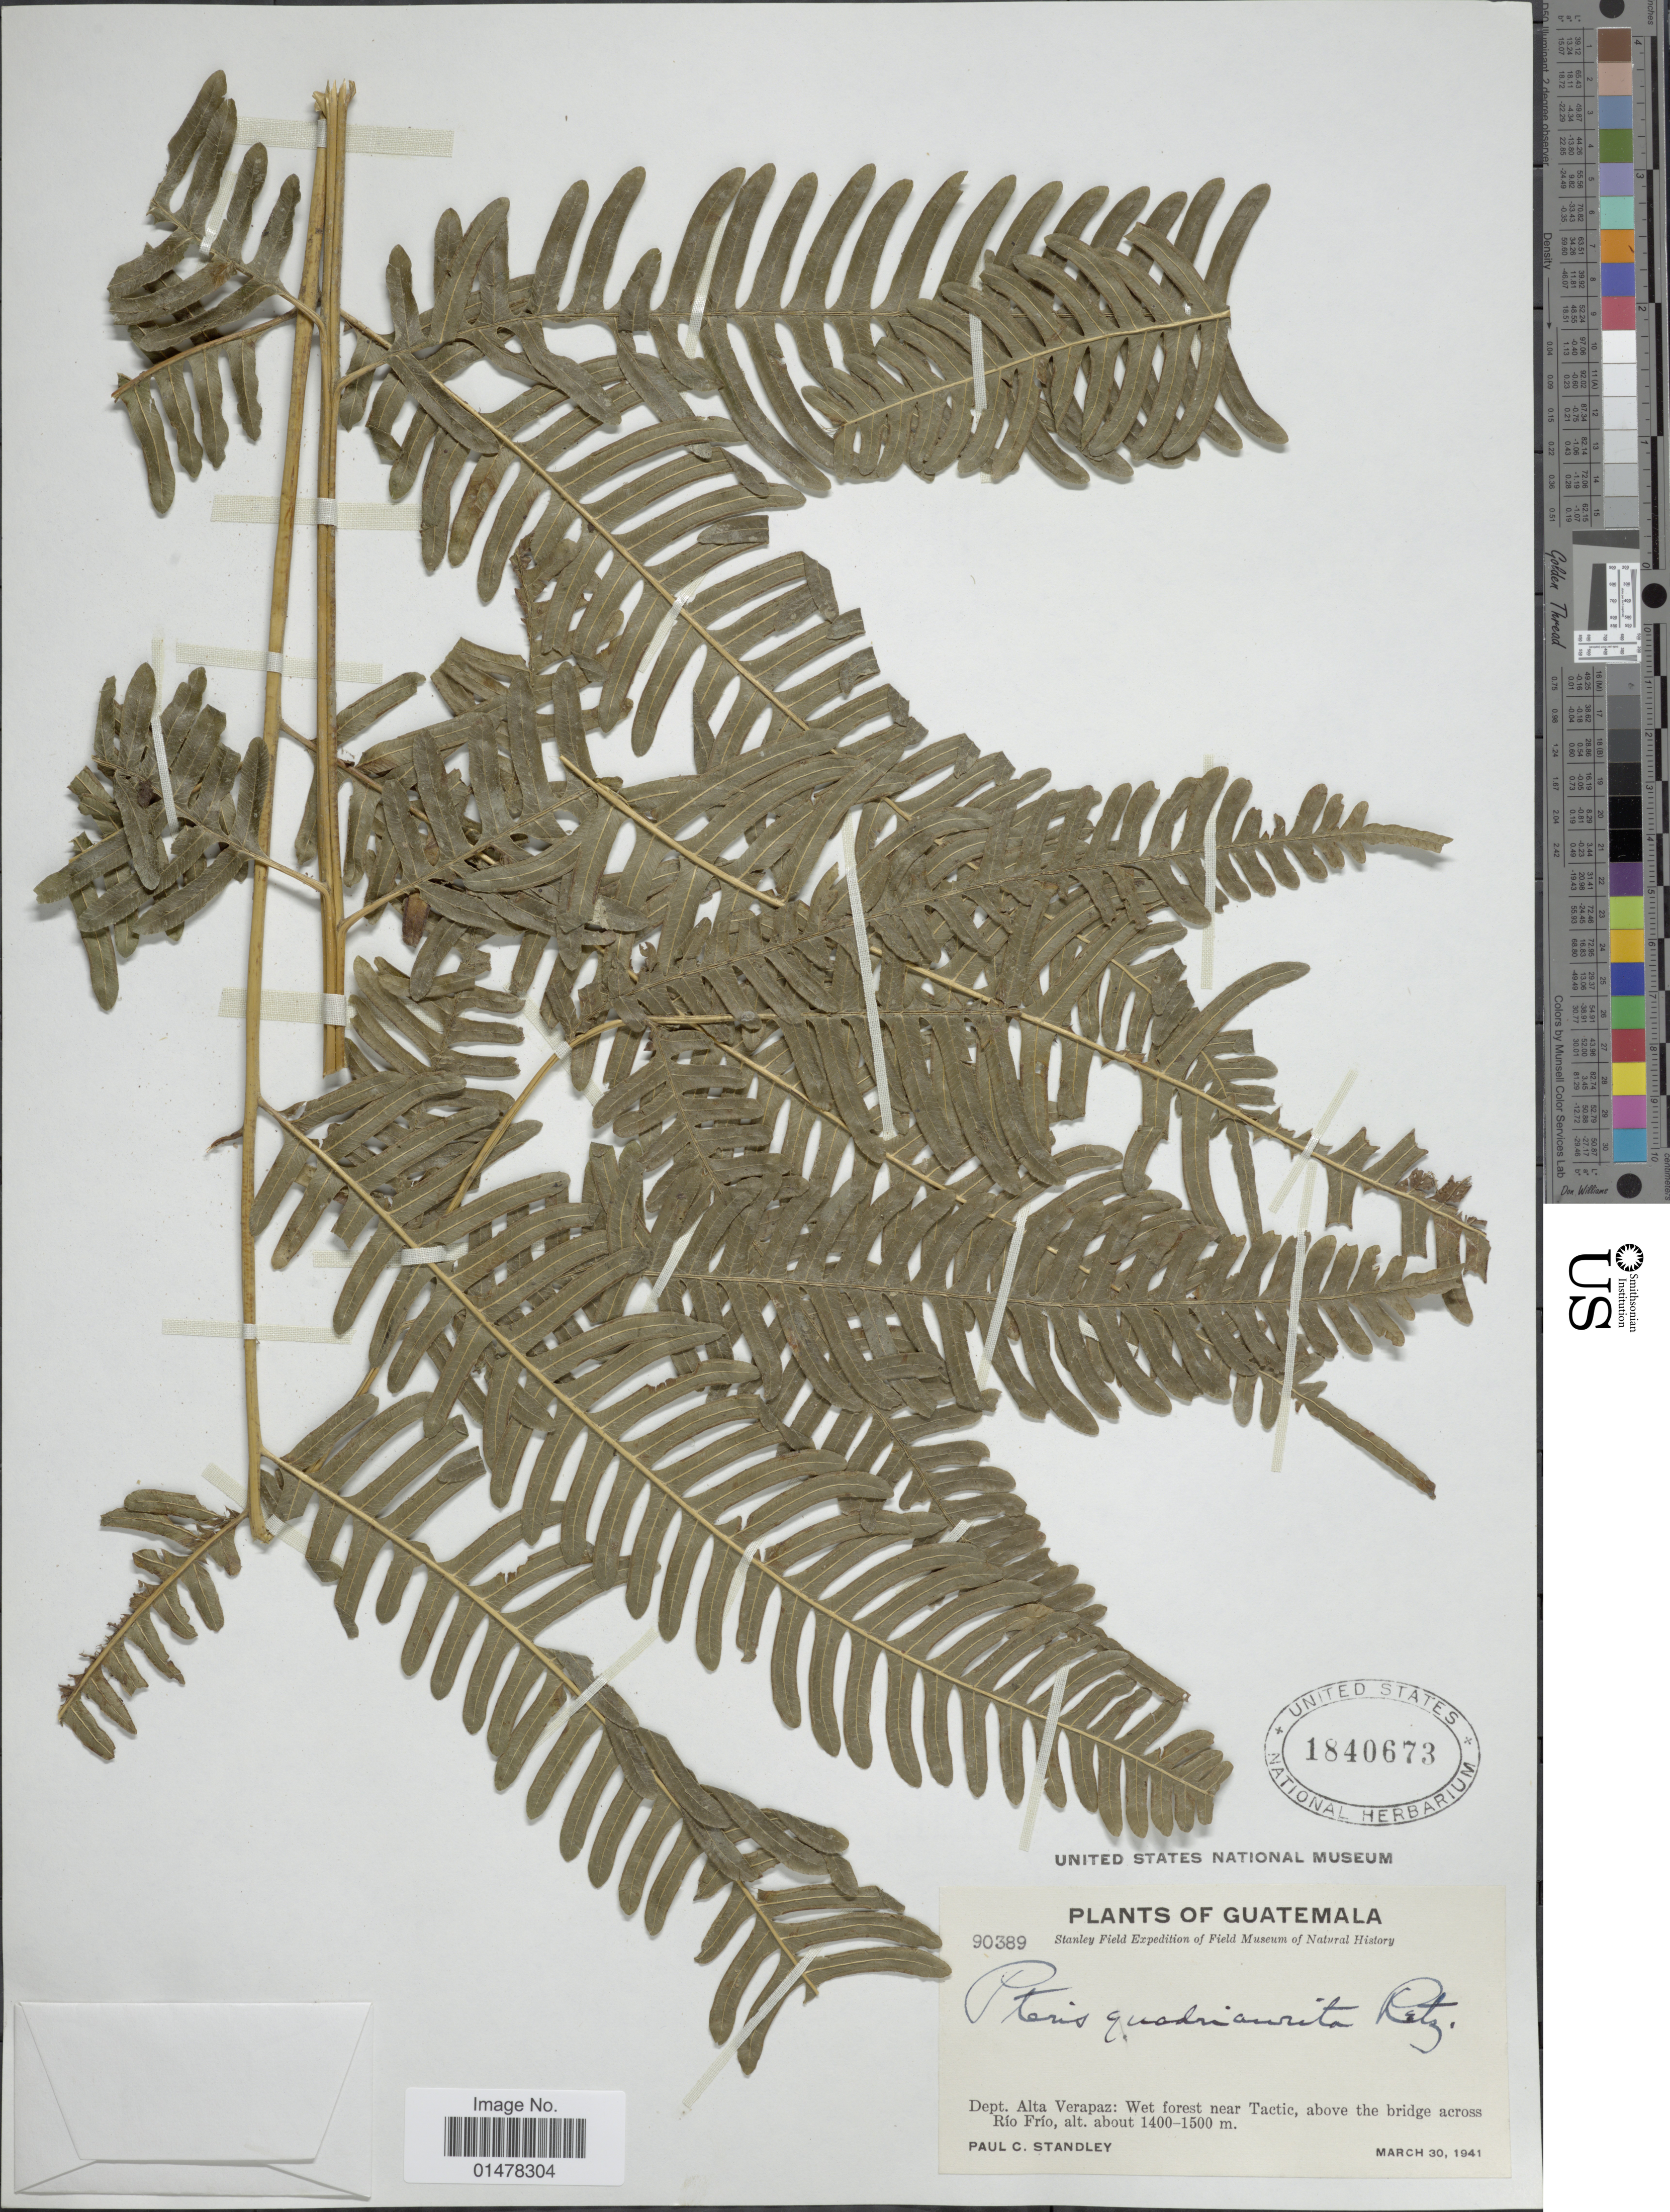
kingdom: Plantae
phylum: Tracheophyta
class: Polypodiopsida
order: Polypodiales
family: Pteridaceae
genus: Pteris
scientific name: Pteris quadriaurita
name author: Retz.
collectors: P. C. Standley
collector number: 90389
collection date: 1941-03-30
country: Guatemala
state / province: Alta Verapaz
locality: Guatemala, Dept. Alta Verapaz: wet forest near Tactic, above the bridge across Rio Frio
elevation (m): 1400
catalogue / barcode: US 1840673